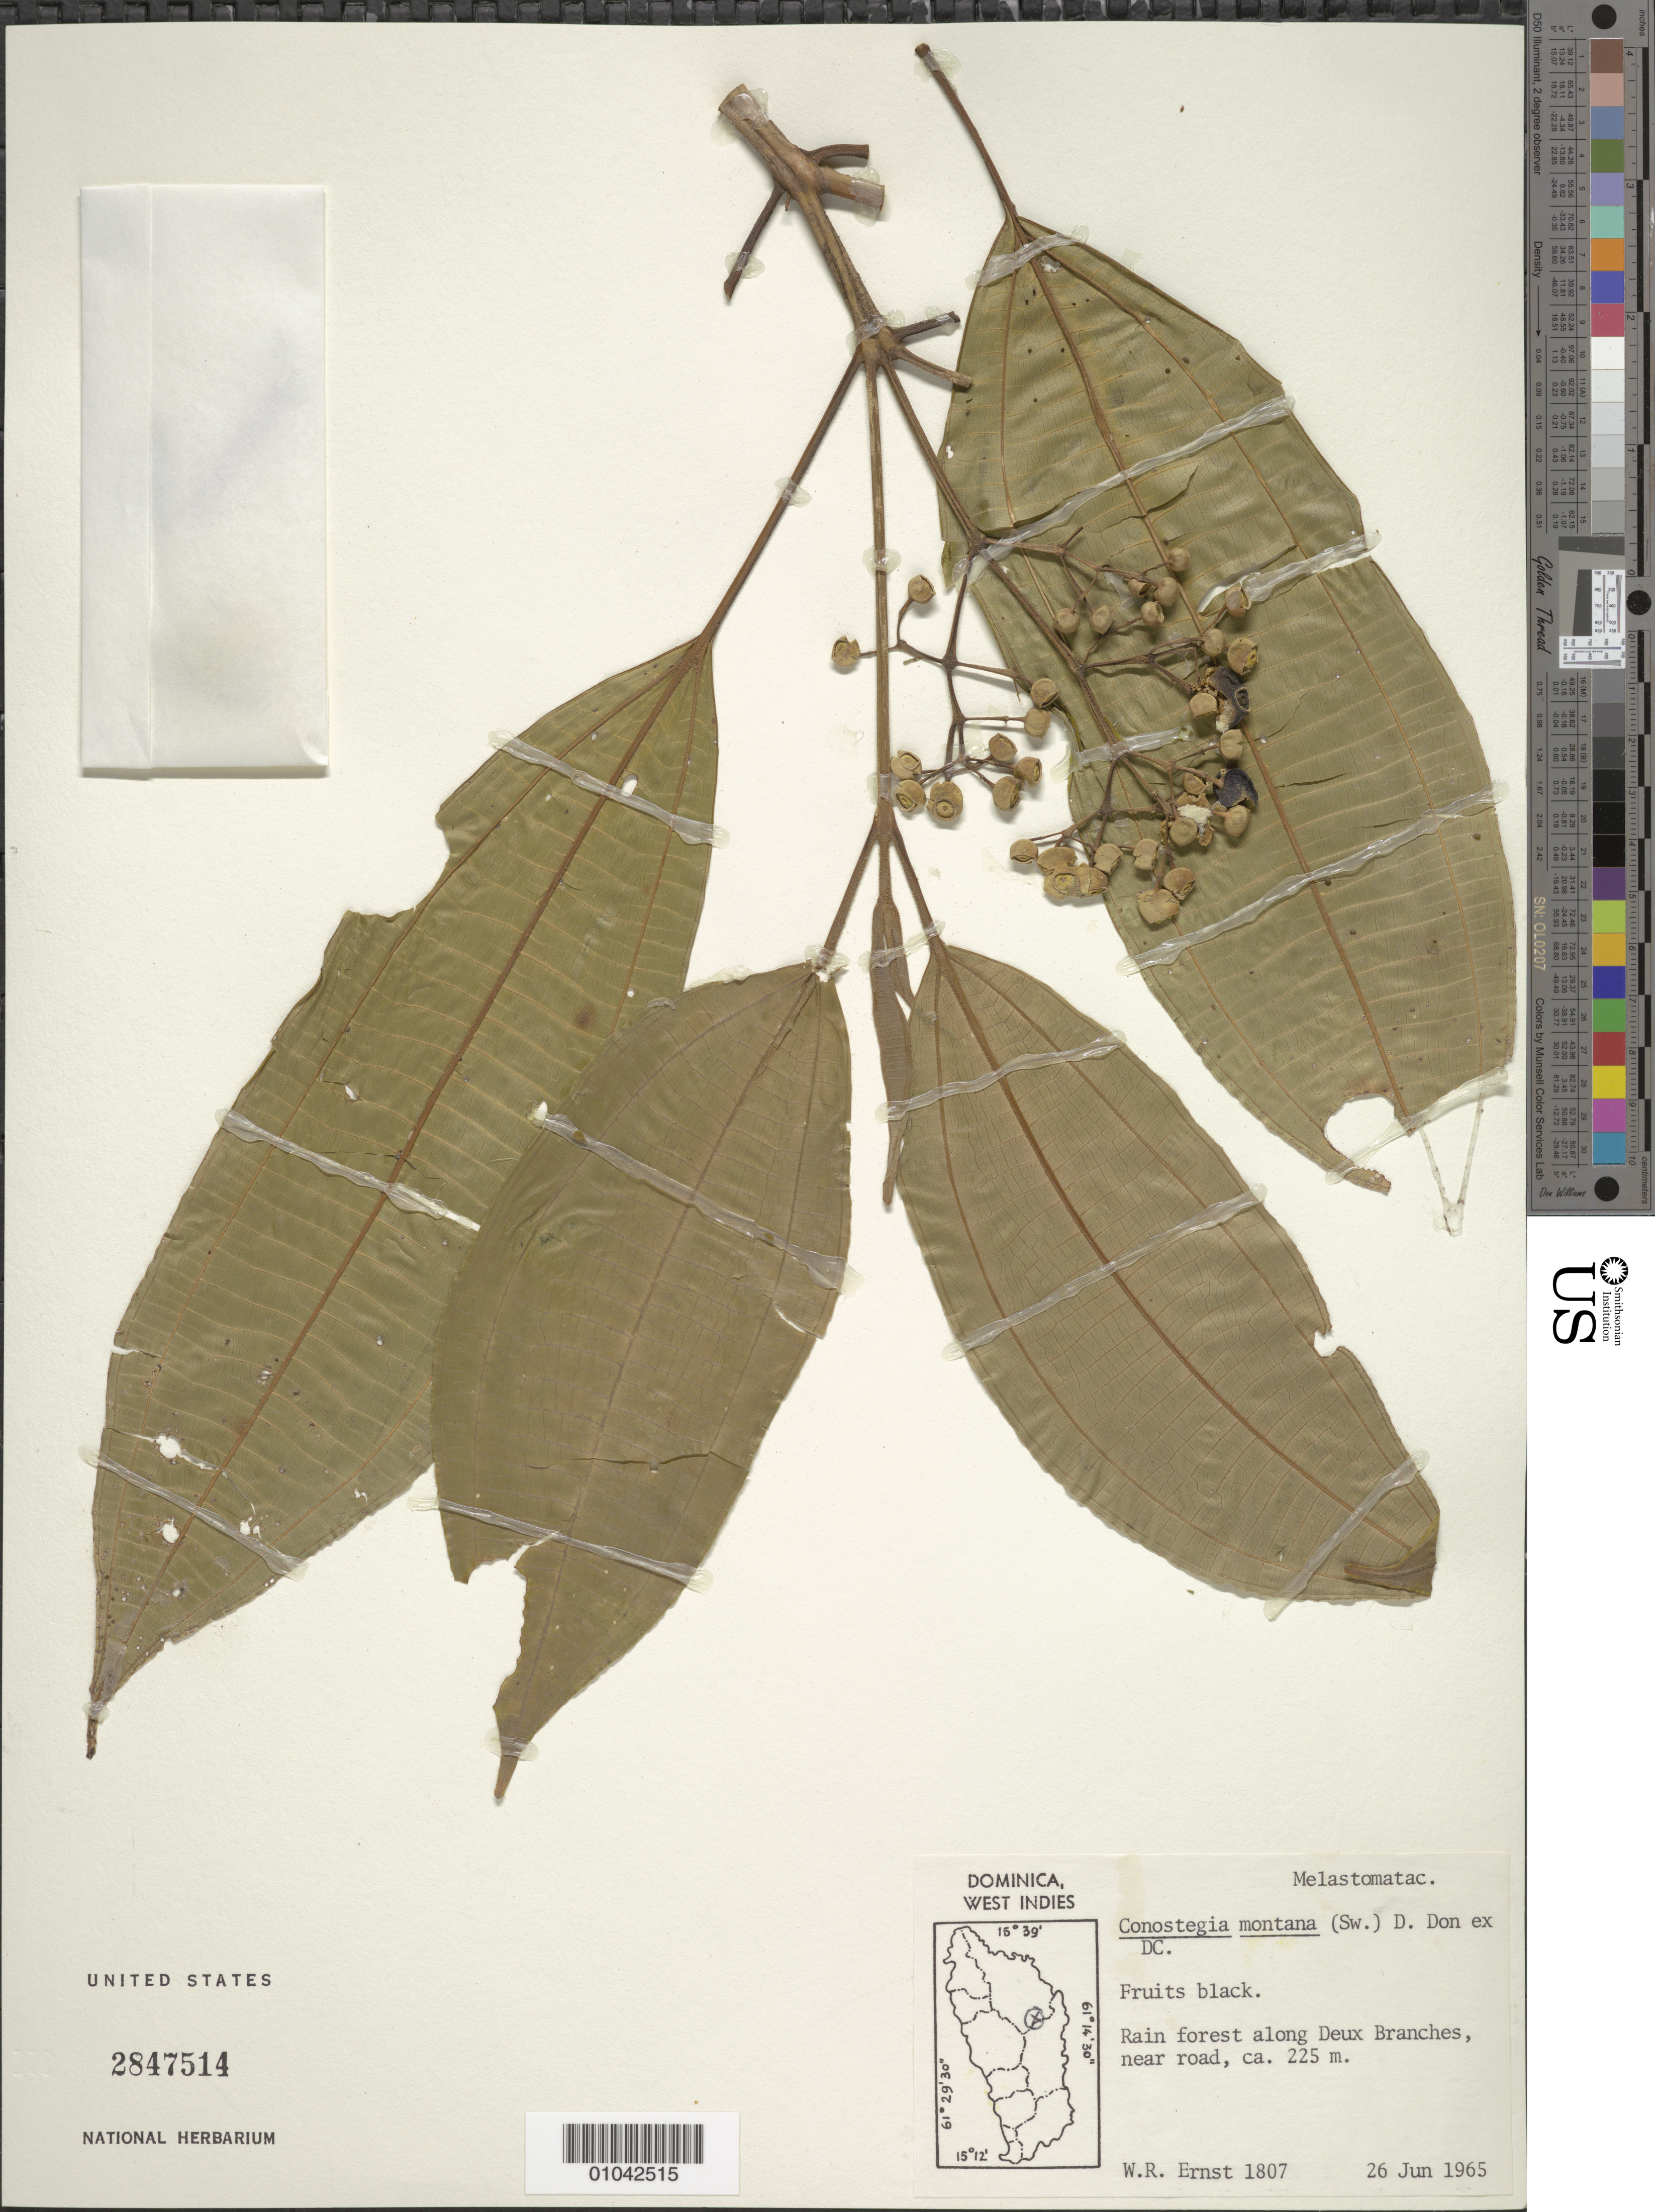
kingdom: Plantae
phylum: Tracheophyta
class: Magnoliopsida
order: Myrtales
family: Melastomataceae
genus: Conostegia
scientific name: Conostegia montana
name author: (Sw.) D. Don ex DC.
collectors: W. R. Ernst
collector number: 1807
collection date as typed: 26 Jun 1965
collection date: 1965-06-26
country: Dominica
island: Dominica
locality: Along Deux Branches, near road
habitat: Rainforest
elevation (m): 225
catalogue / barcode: US 2847514